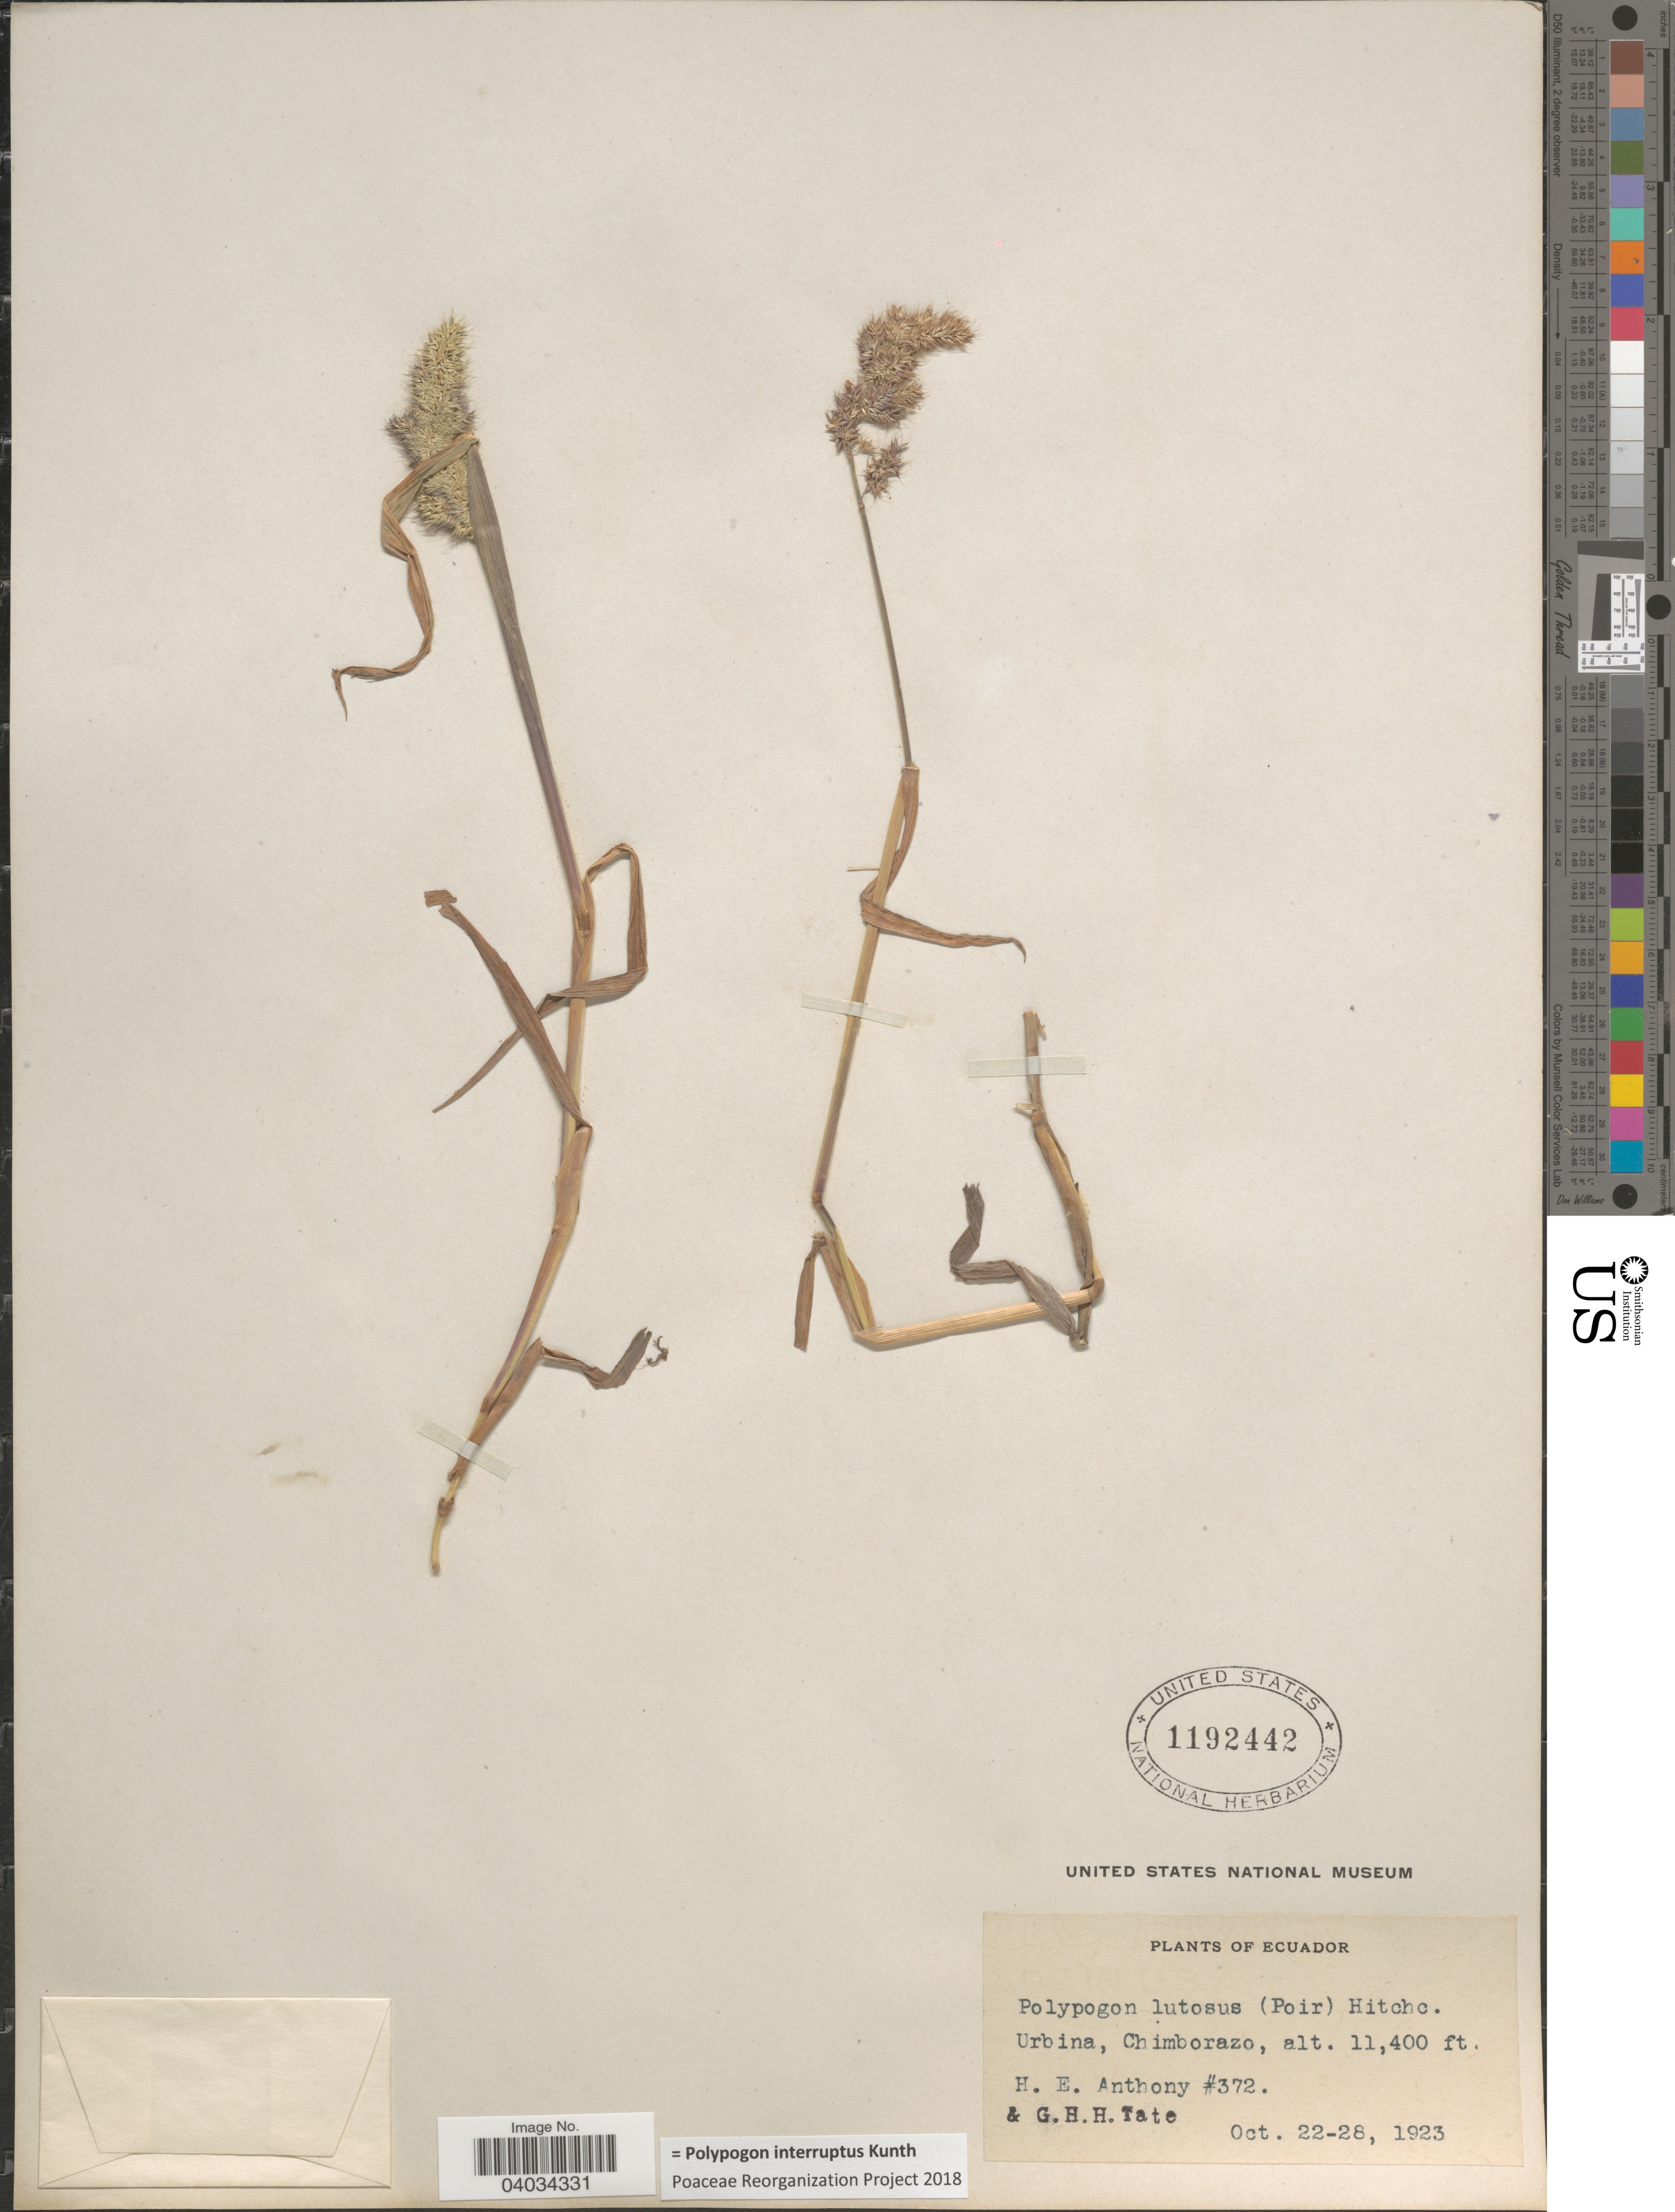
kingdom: Plantae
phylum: Tracheophyta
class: Liliopsida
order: Poales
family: Poaceae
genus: Polypogon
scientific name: Polypogon interruptus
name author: Kunth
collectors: H. E. Anthony & G. H. H.Tate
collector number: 372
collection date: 1923-10-22/1923-10-28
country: Ecuador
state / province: Chimborazo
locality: Urbina.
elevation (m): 3475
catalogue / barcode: US 1192442